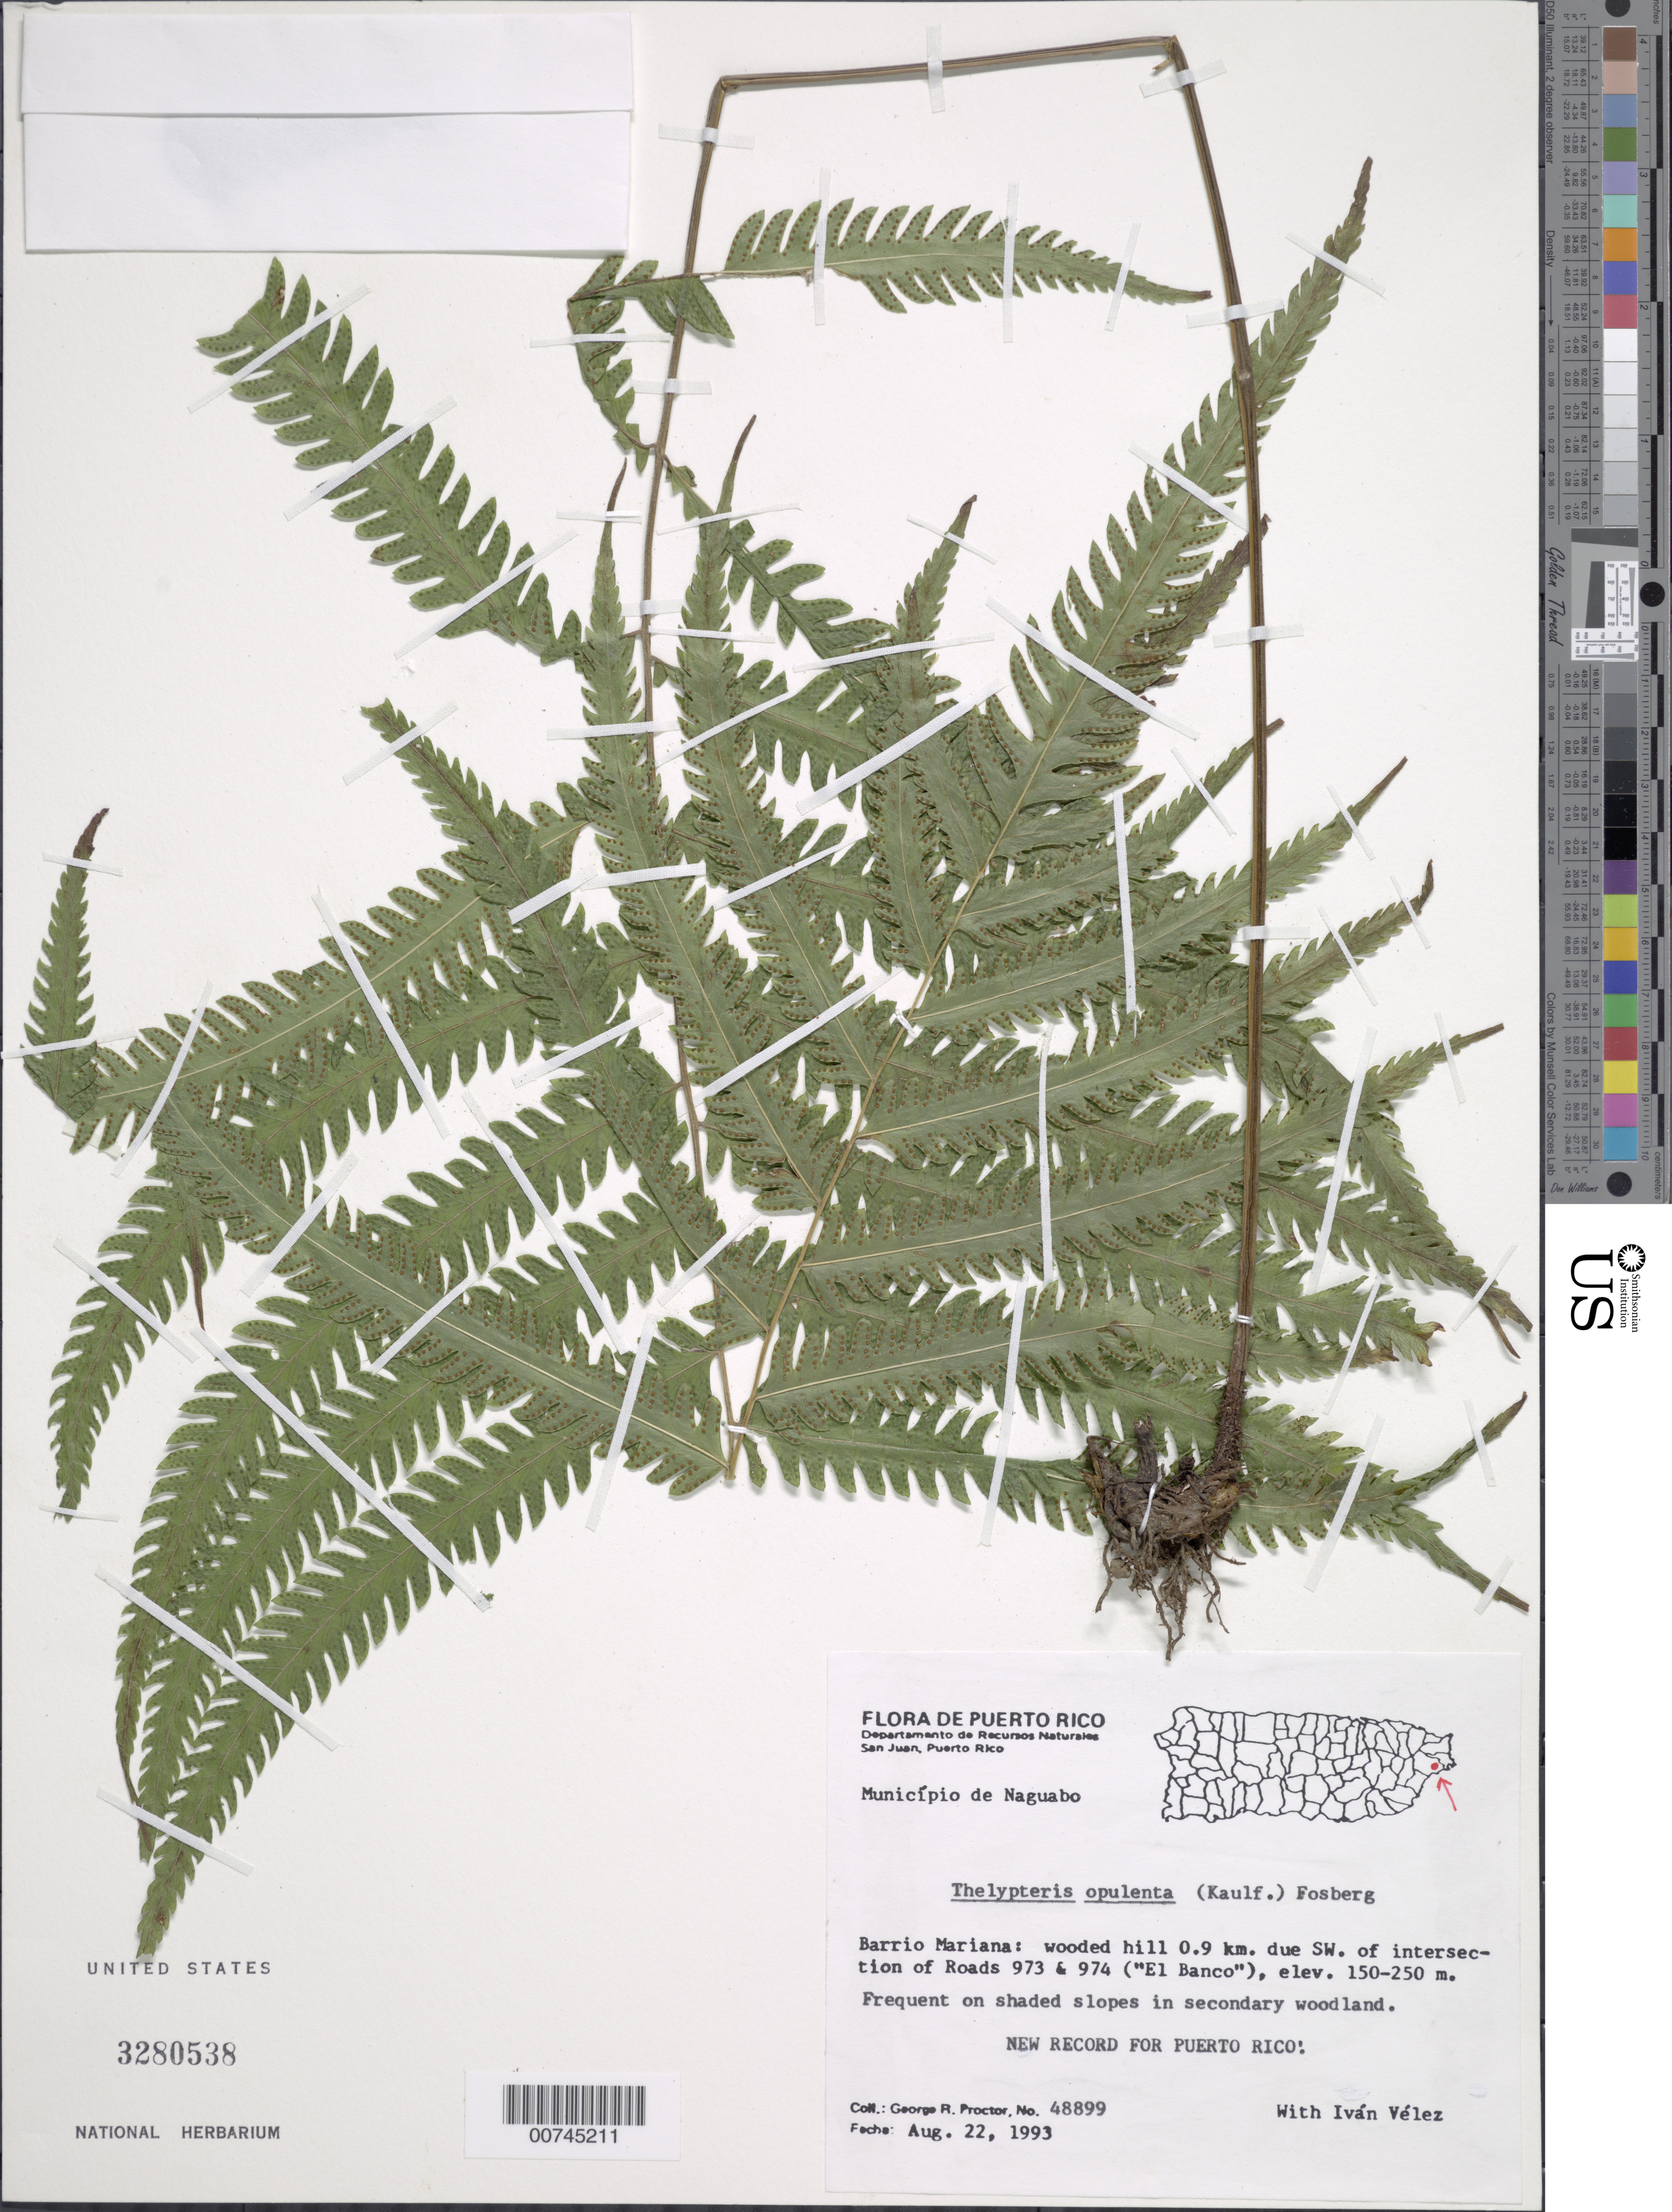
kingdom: Plantae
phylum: Tracheophyta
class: Polypodiopsida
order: Polypodiales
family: Thelypteridaceae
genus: Amphineuron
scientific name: Amphineuron opulentum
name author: (Kaulf.) Holttum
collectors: G. R. Proctor & I. Velez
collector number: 48899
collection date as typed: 22 Aug 1993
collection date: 1993-08-22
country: Puerto Rico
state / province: Naguabo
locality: Barrio Mariana: wooded hill 0.9 km due SW of intersection of Roads 973 & 974 ("El Banco"). Municipio de Naguabo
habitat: Frequent on shaded slopes in secondary woodland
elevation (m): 150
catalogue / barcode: US 3280538